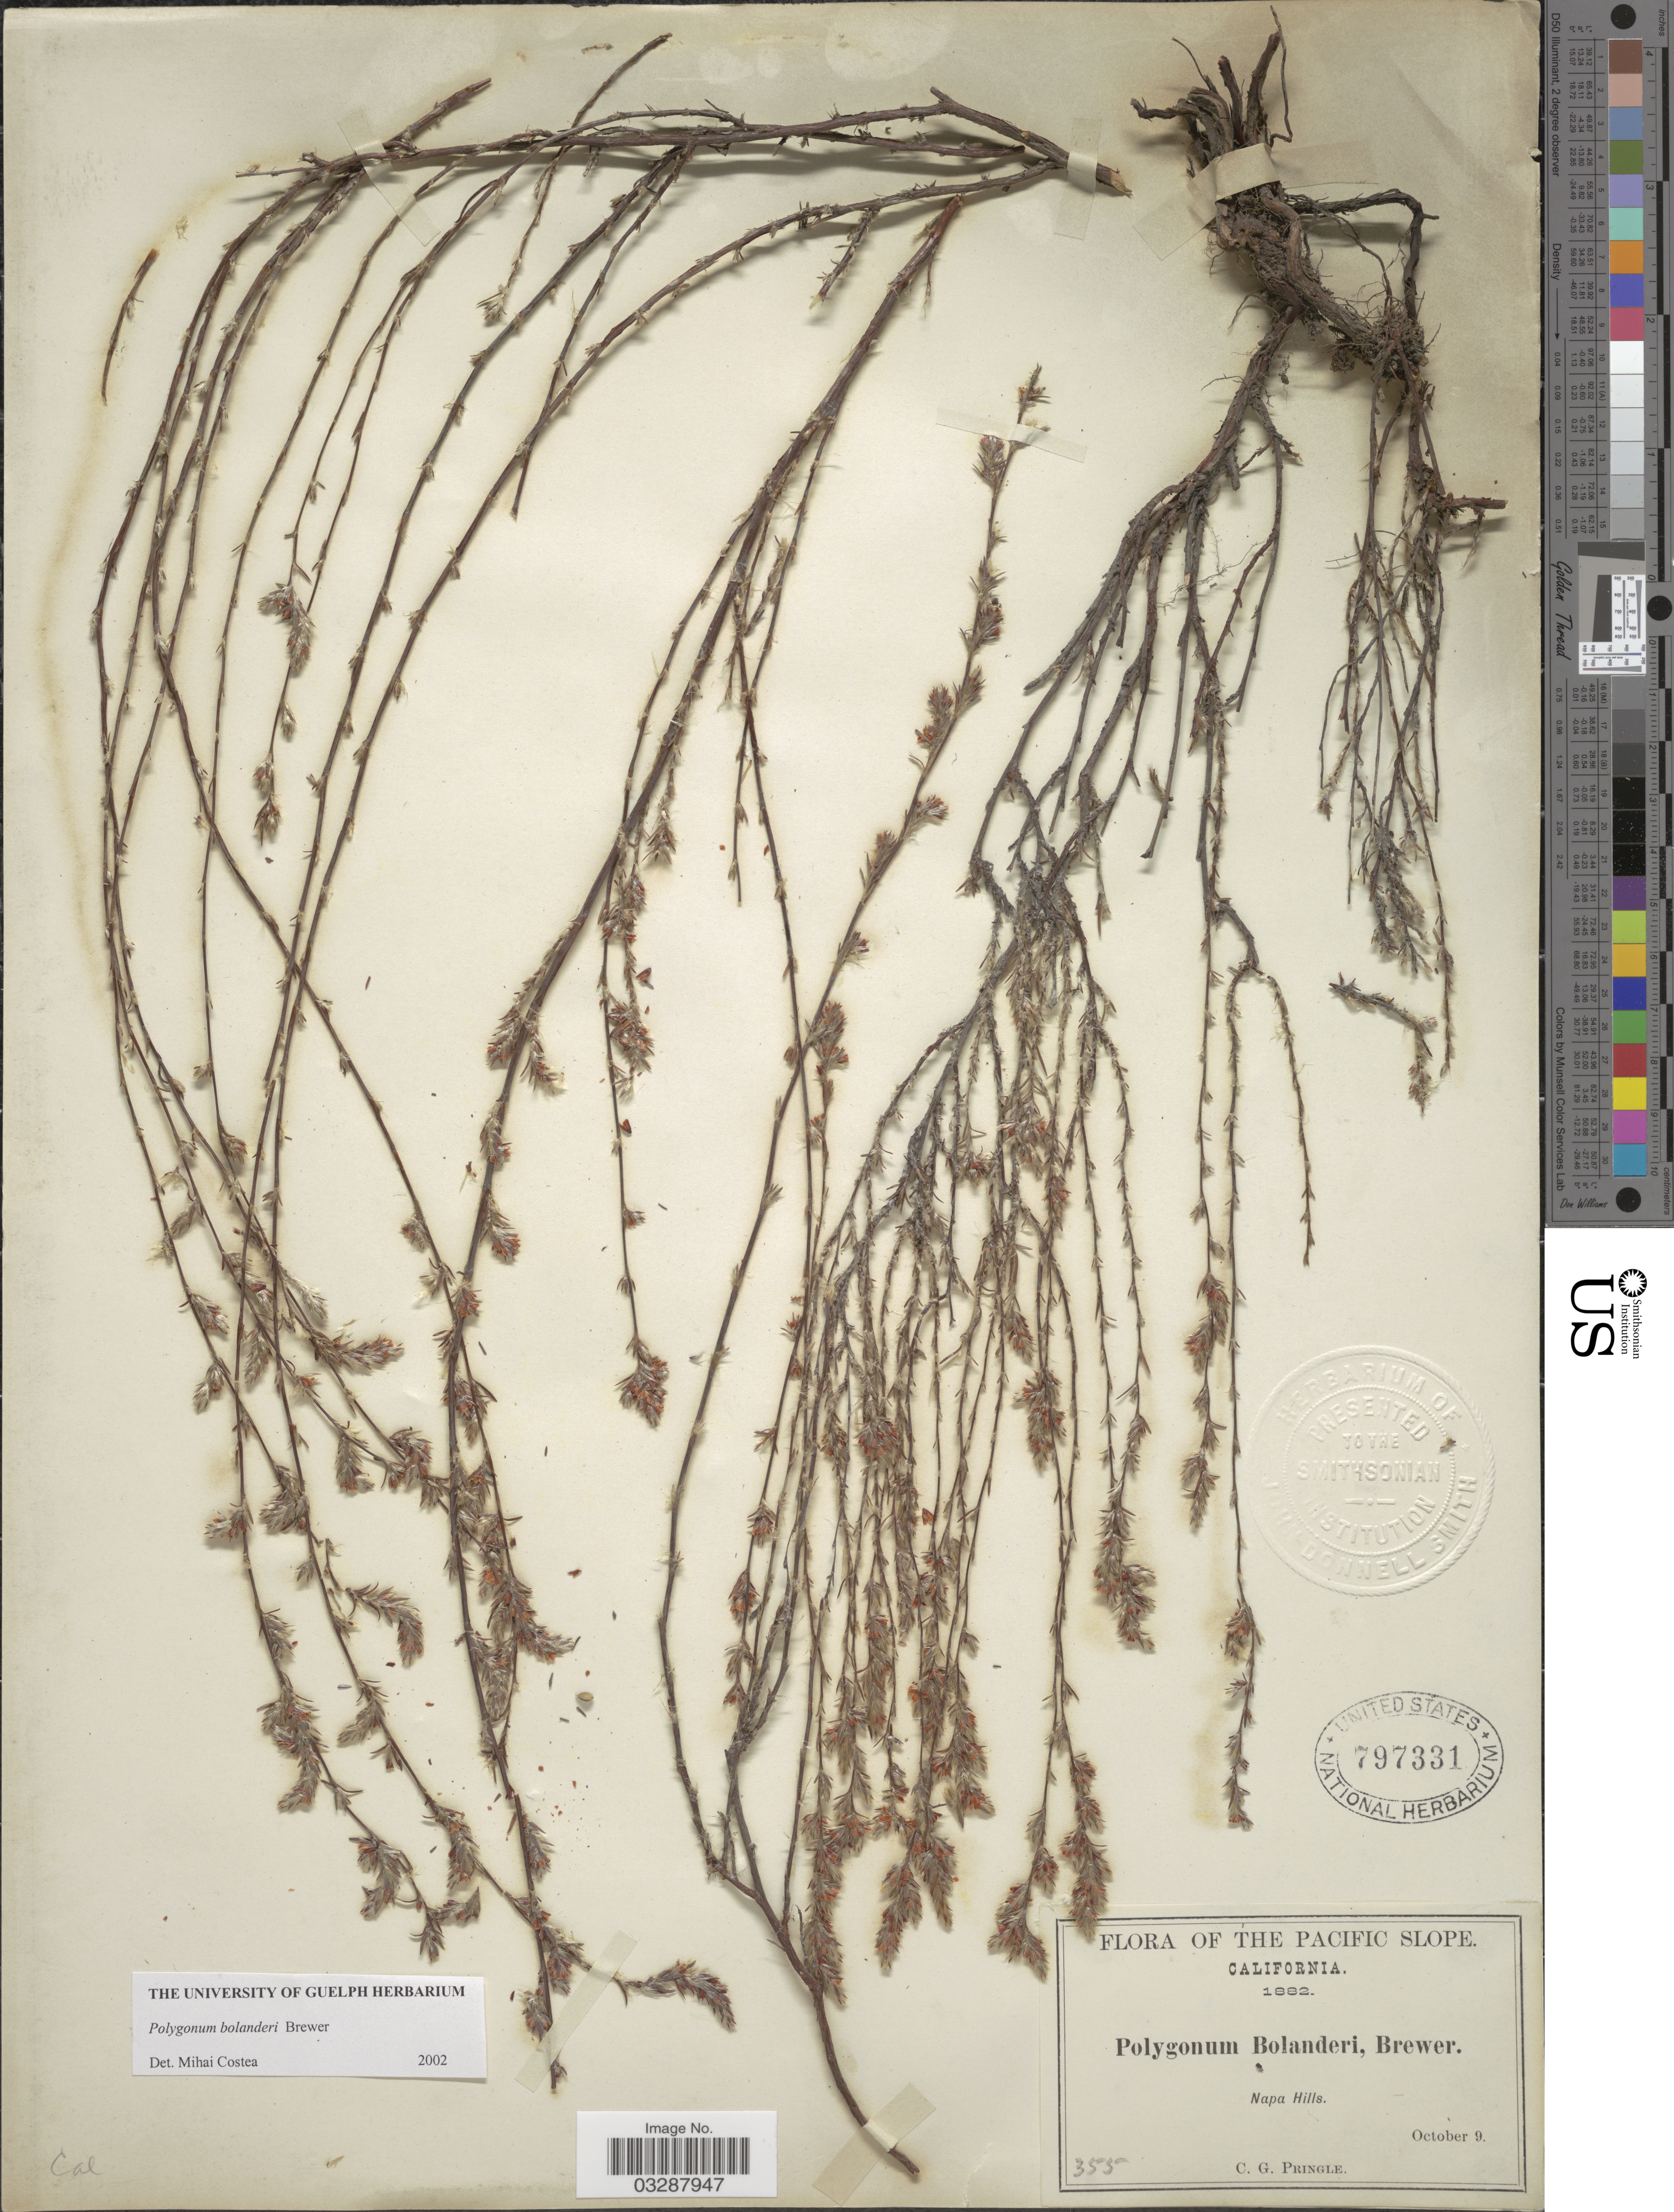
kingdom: Plantae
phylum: Tracheophyta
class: Magnoliopsida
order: Caryophyllales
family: Polygonaceae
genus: Polygonum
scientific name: Polygonum bolanderi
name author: W.H. Brewer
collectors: C. G. Pringle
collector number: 355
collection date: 1882-10-09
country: United States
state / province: California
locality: The Pacific Slope. Napa Hills.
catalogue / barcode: US 797331